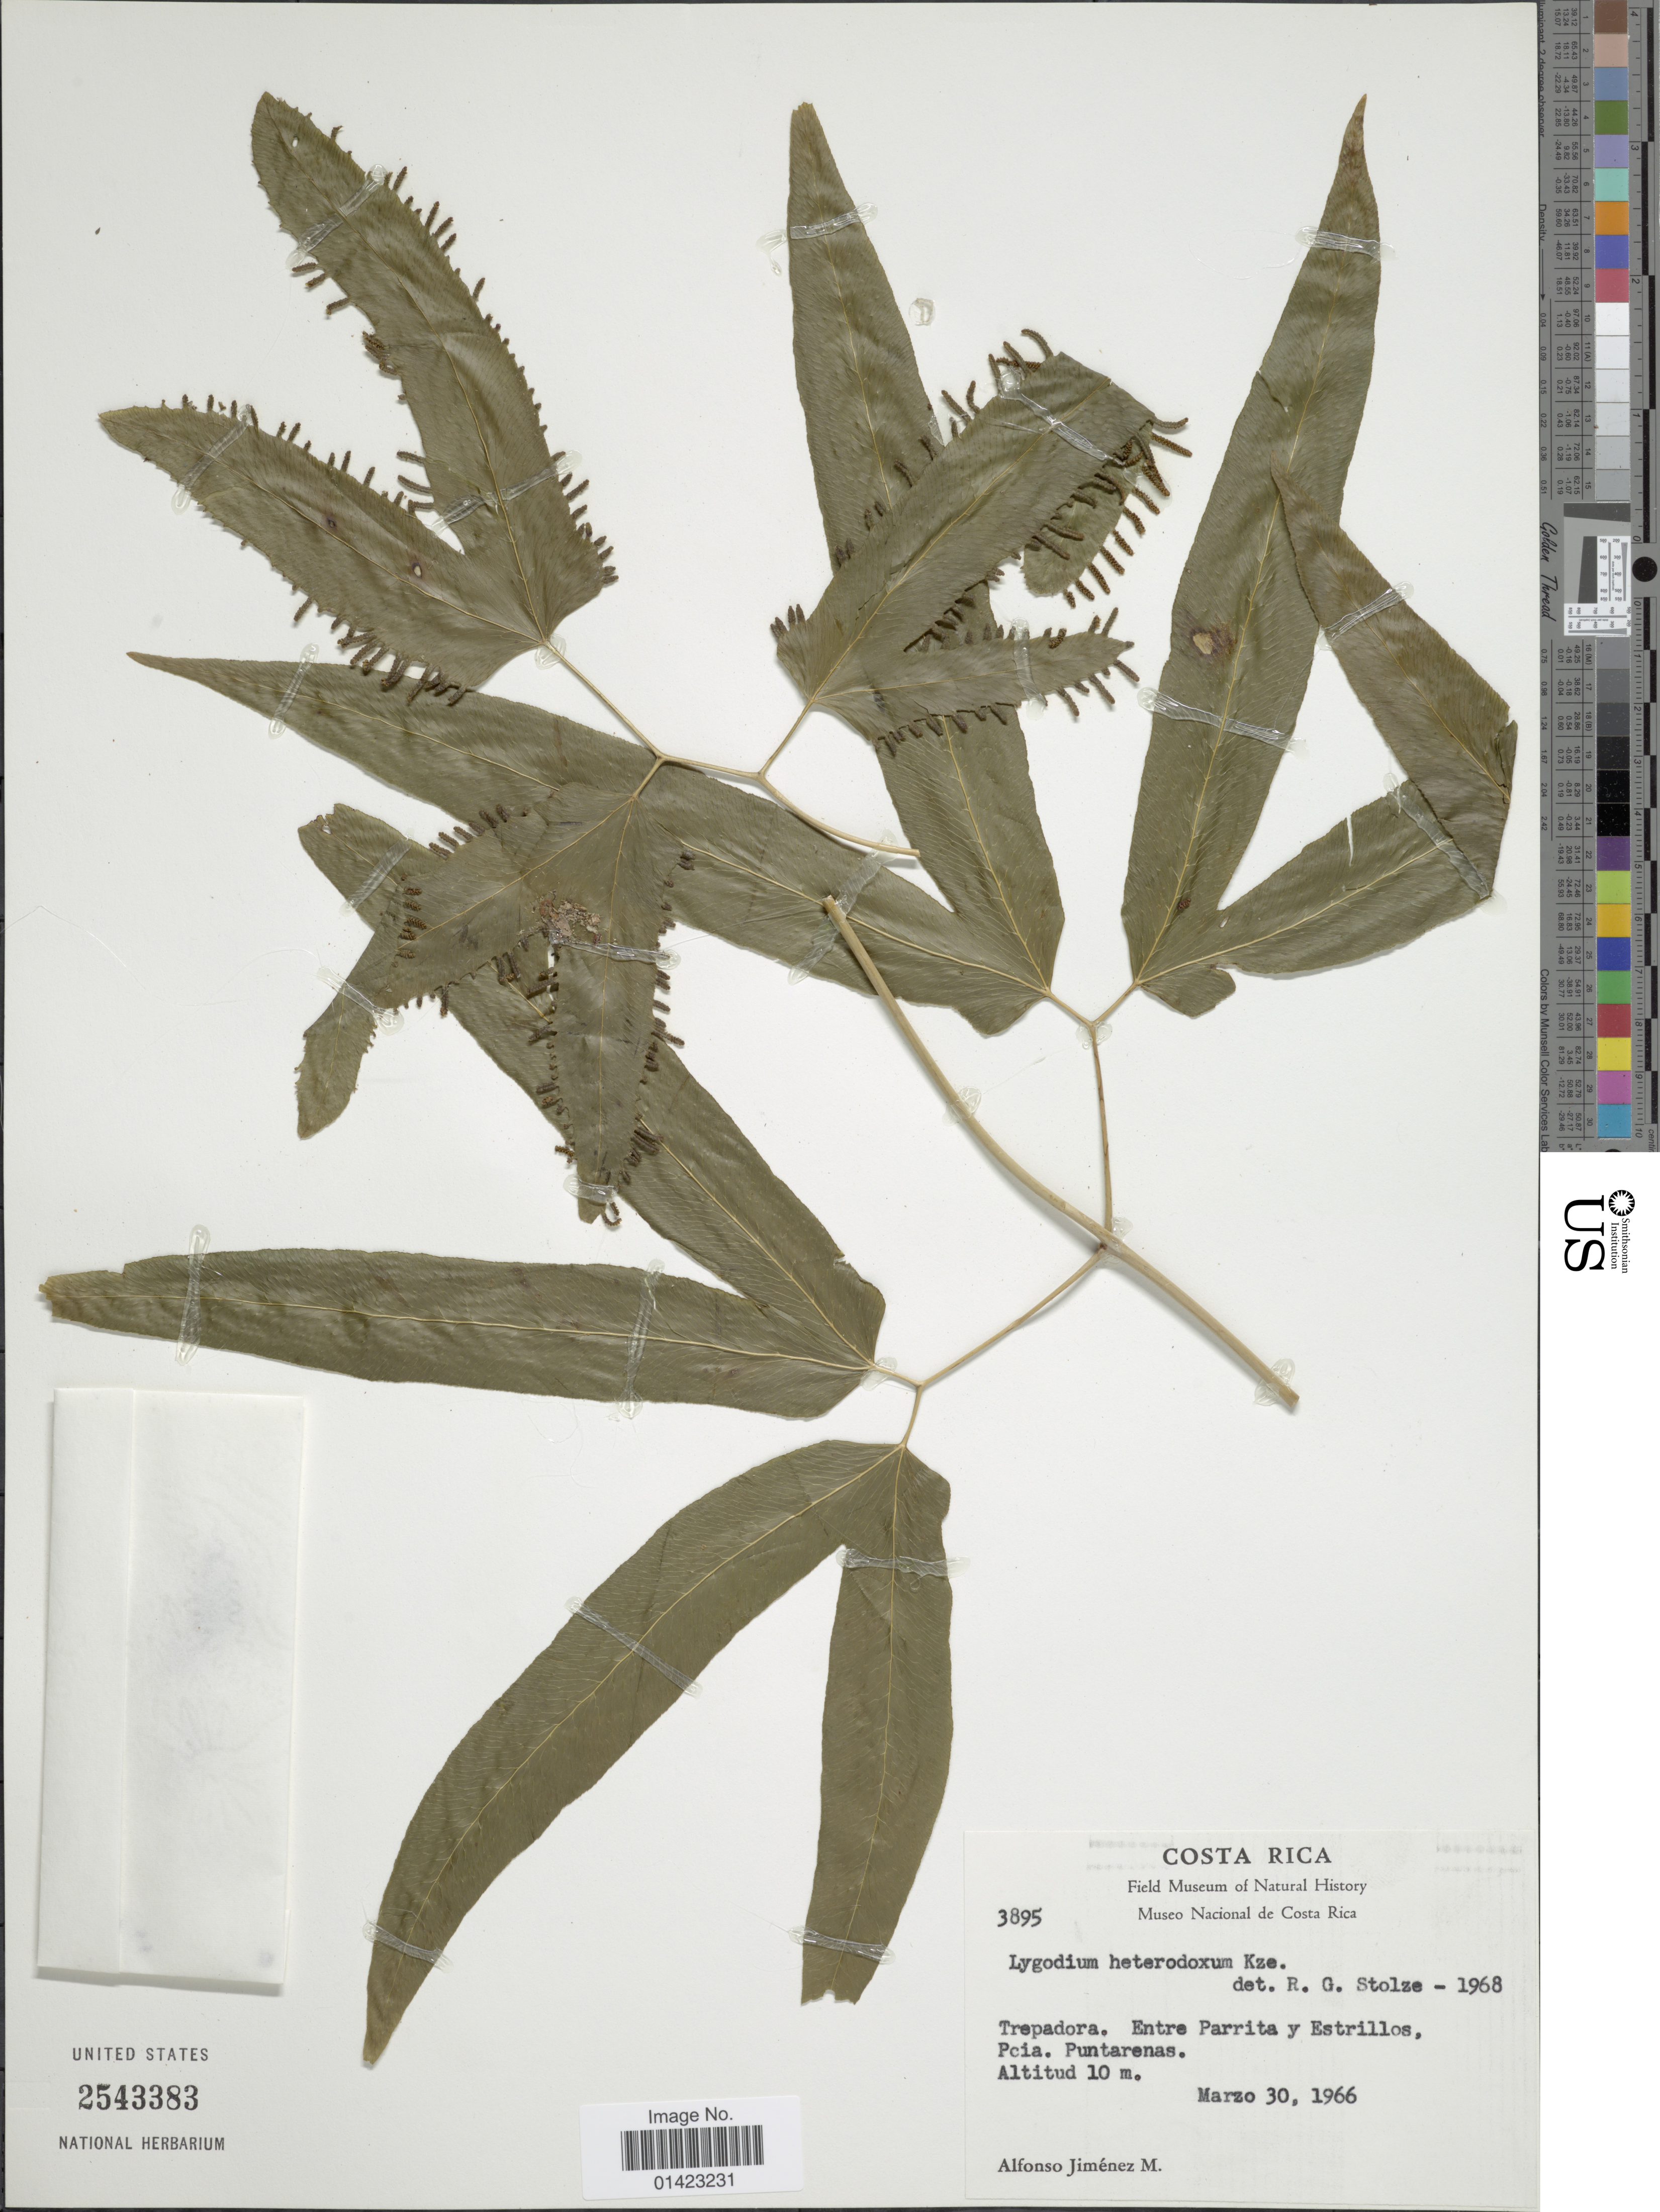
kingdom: Plantae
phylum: Tracheophyta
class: Polypodiopsida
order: Schizaeales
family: Lygodiaceae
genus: Lygodium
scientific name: Lygodium heterodoxum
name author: Kunze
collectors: A. Jiménez M.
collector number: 3895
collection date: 1966-03-30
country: Costa Rica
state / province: Puntarenas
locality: Trepadora, Entre parrita y Estrillos, Pcia. Puntarenas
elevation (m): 10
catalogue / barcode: US 2543383